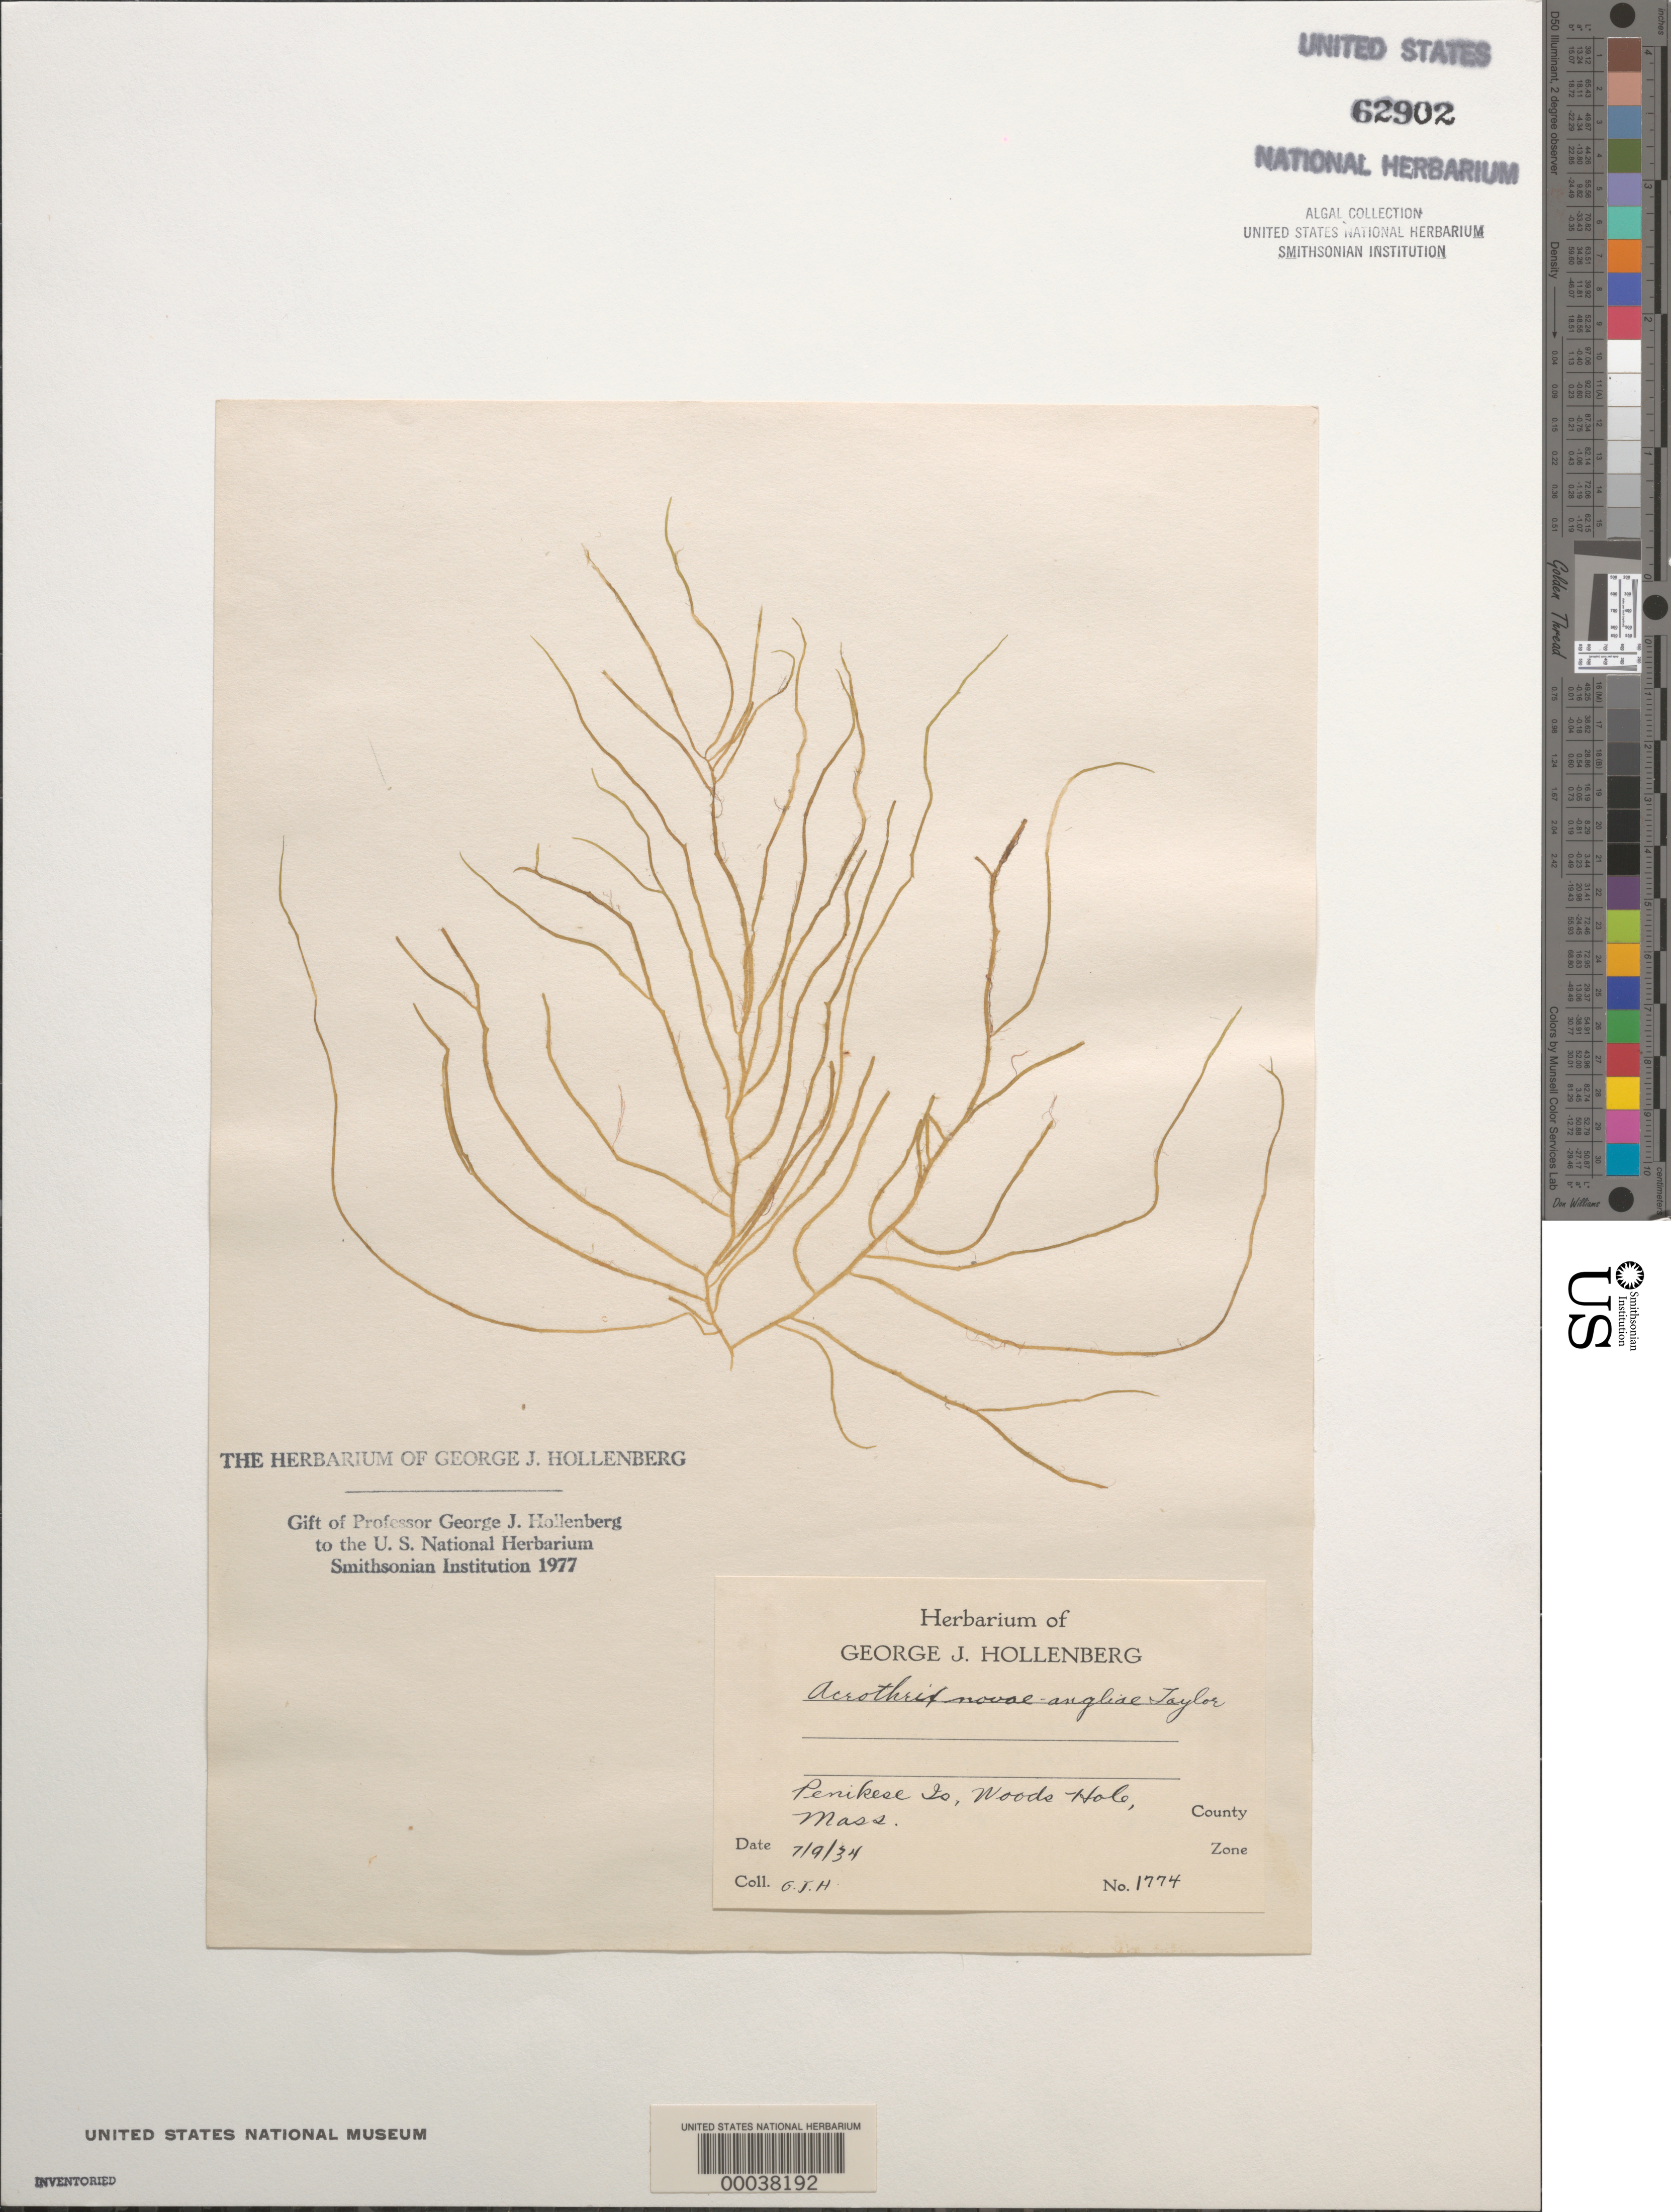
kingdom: Chromista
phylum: Ochrophyta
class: Phaeophyceae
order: Ectocarpales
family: Chordariaceae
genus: Acrothrix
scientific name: Acrothrix gracilis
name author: Kylin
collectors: G. Hollenberg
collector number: GJH 1774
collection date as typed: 09 Jul 1934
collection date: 1934-07-09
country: United States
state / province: Massachusetts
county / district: Dukes County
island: Penikese Island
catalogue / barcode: US 62902